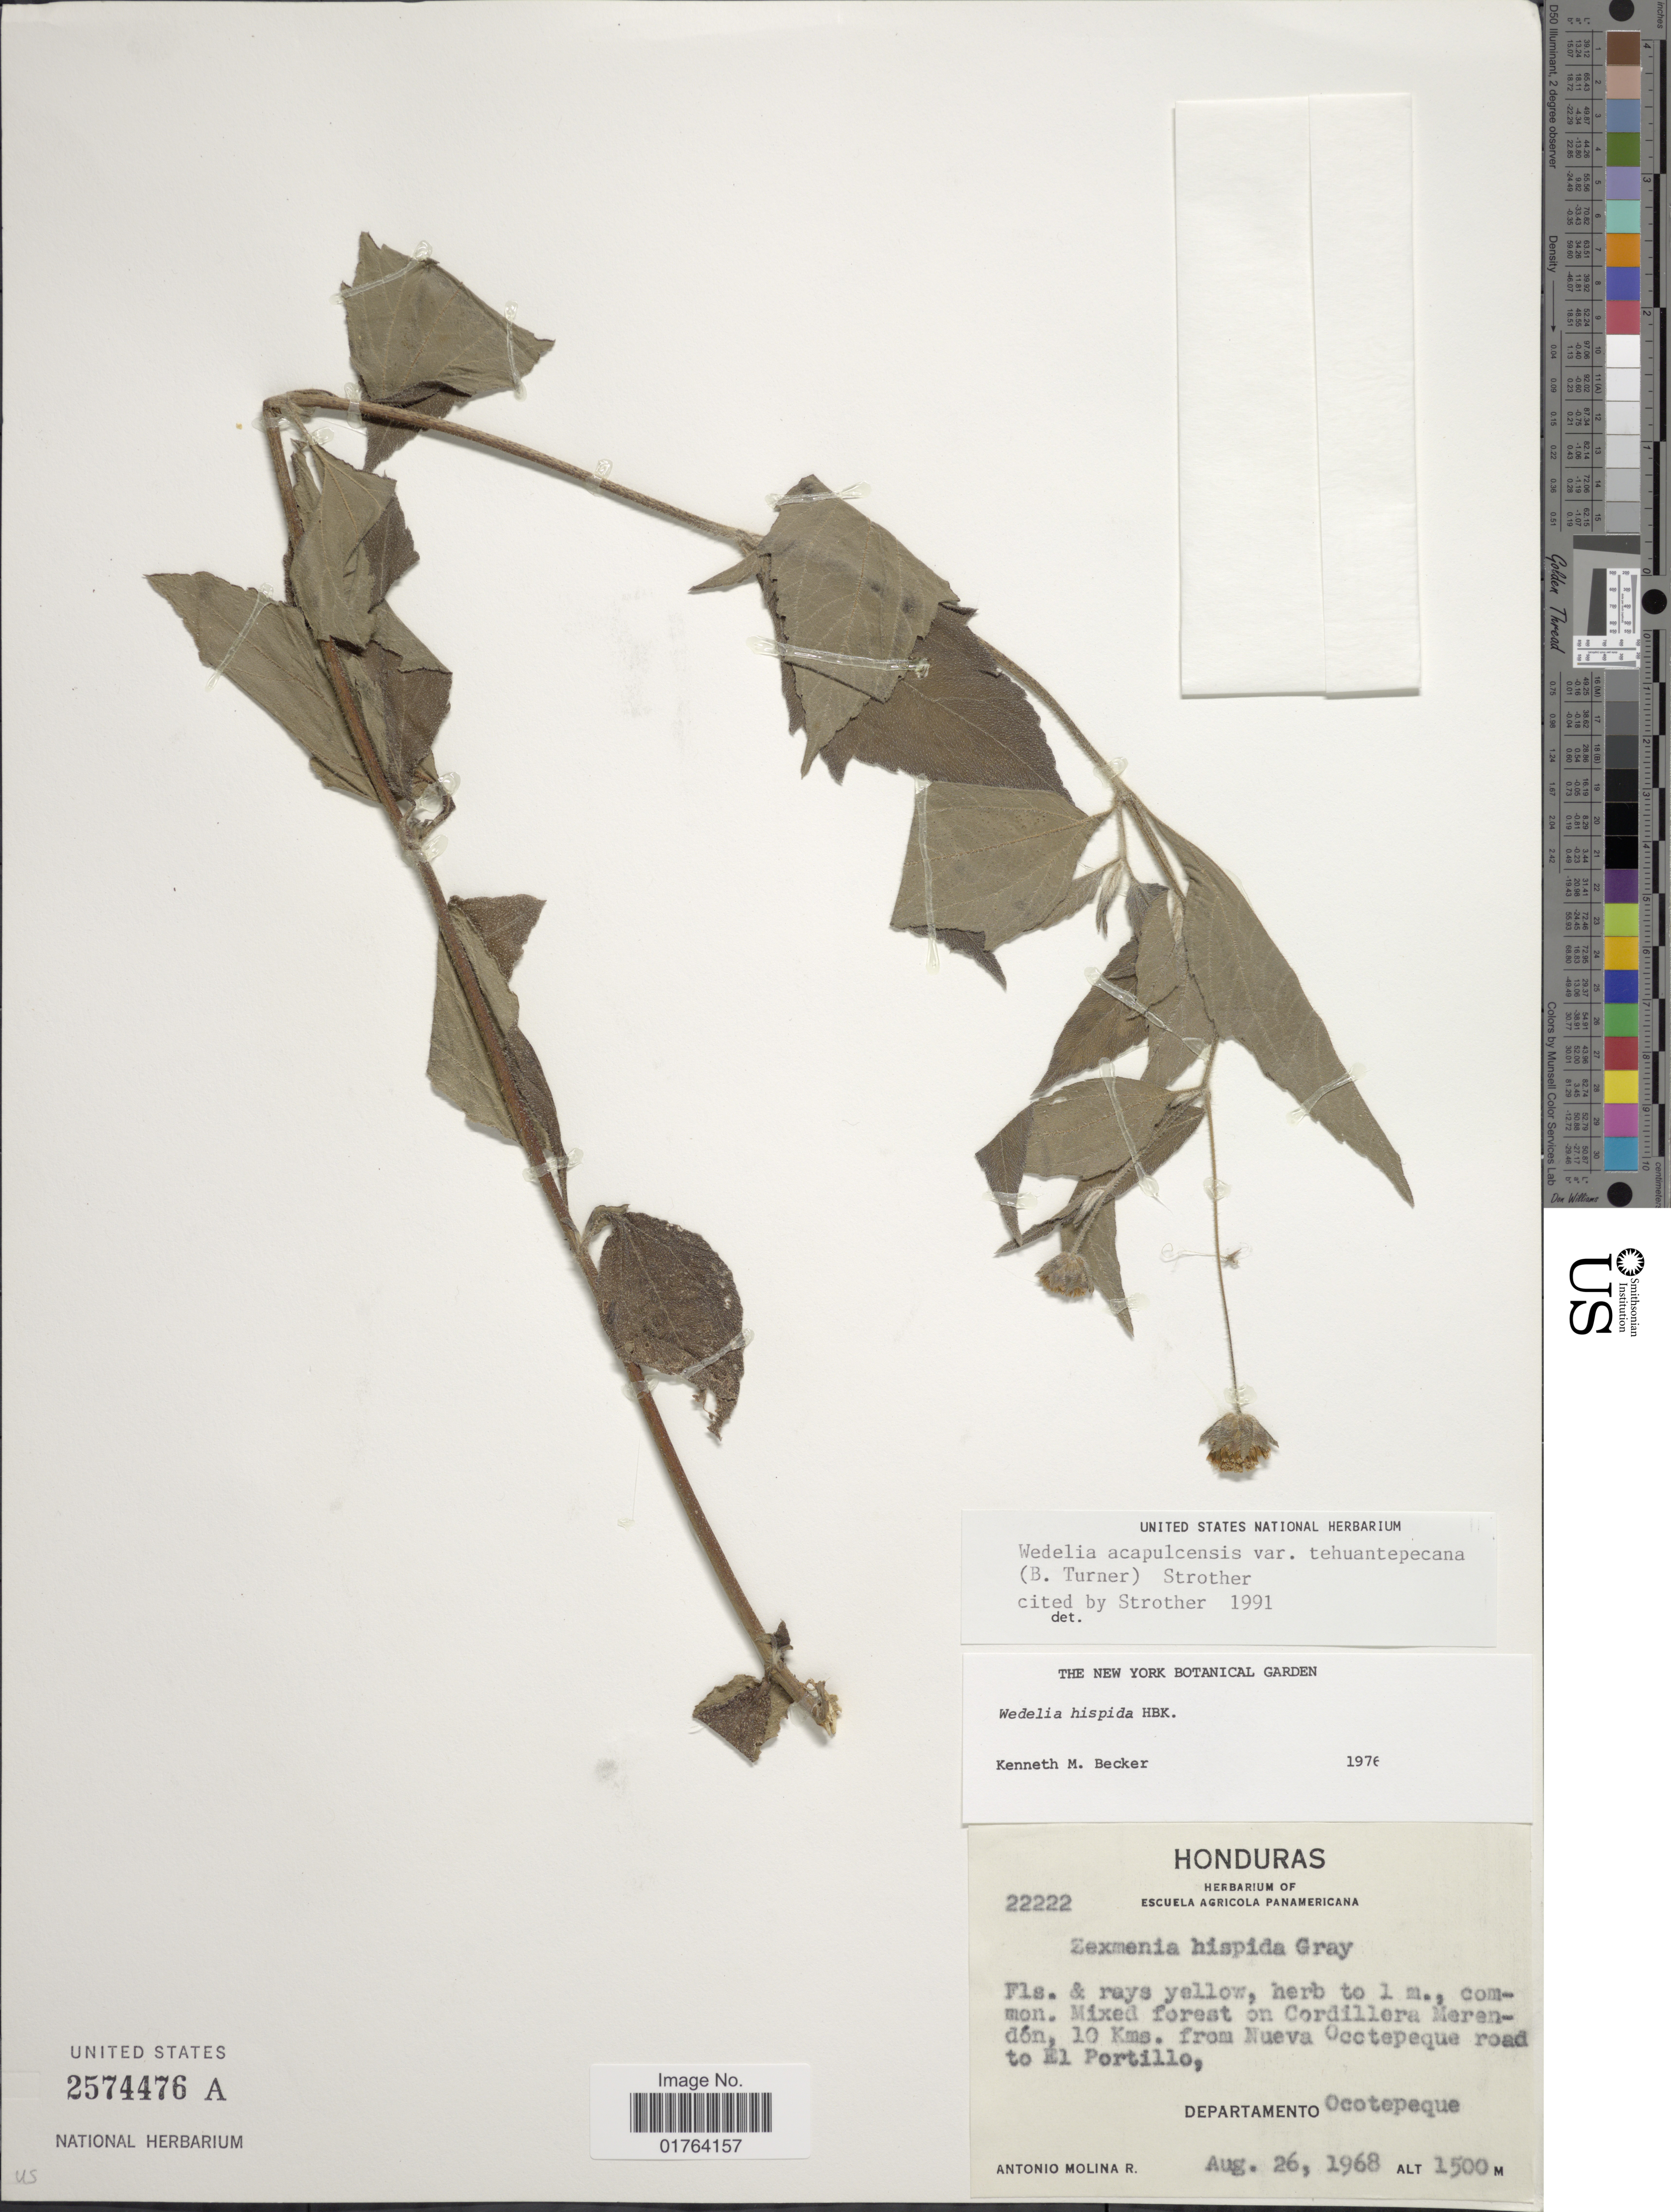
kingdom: Plantae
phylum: Tracheophyta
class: Magnoliopsida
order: Asterales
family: Asteraceae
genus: Wedelia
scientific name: Wedelia acapulcensis var. tehuantepecana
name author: (B.L. Turner) Strother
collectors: A. Molina R.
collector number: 22222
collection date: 1968-08-26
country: Honduras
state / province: Ocotepeque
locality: Mixed forest on Cordillera Merendon, 10 kms. from Nueva Occtepequi road to El Portillo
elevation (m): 1500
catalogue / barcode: US 2574476A